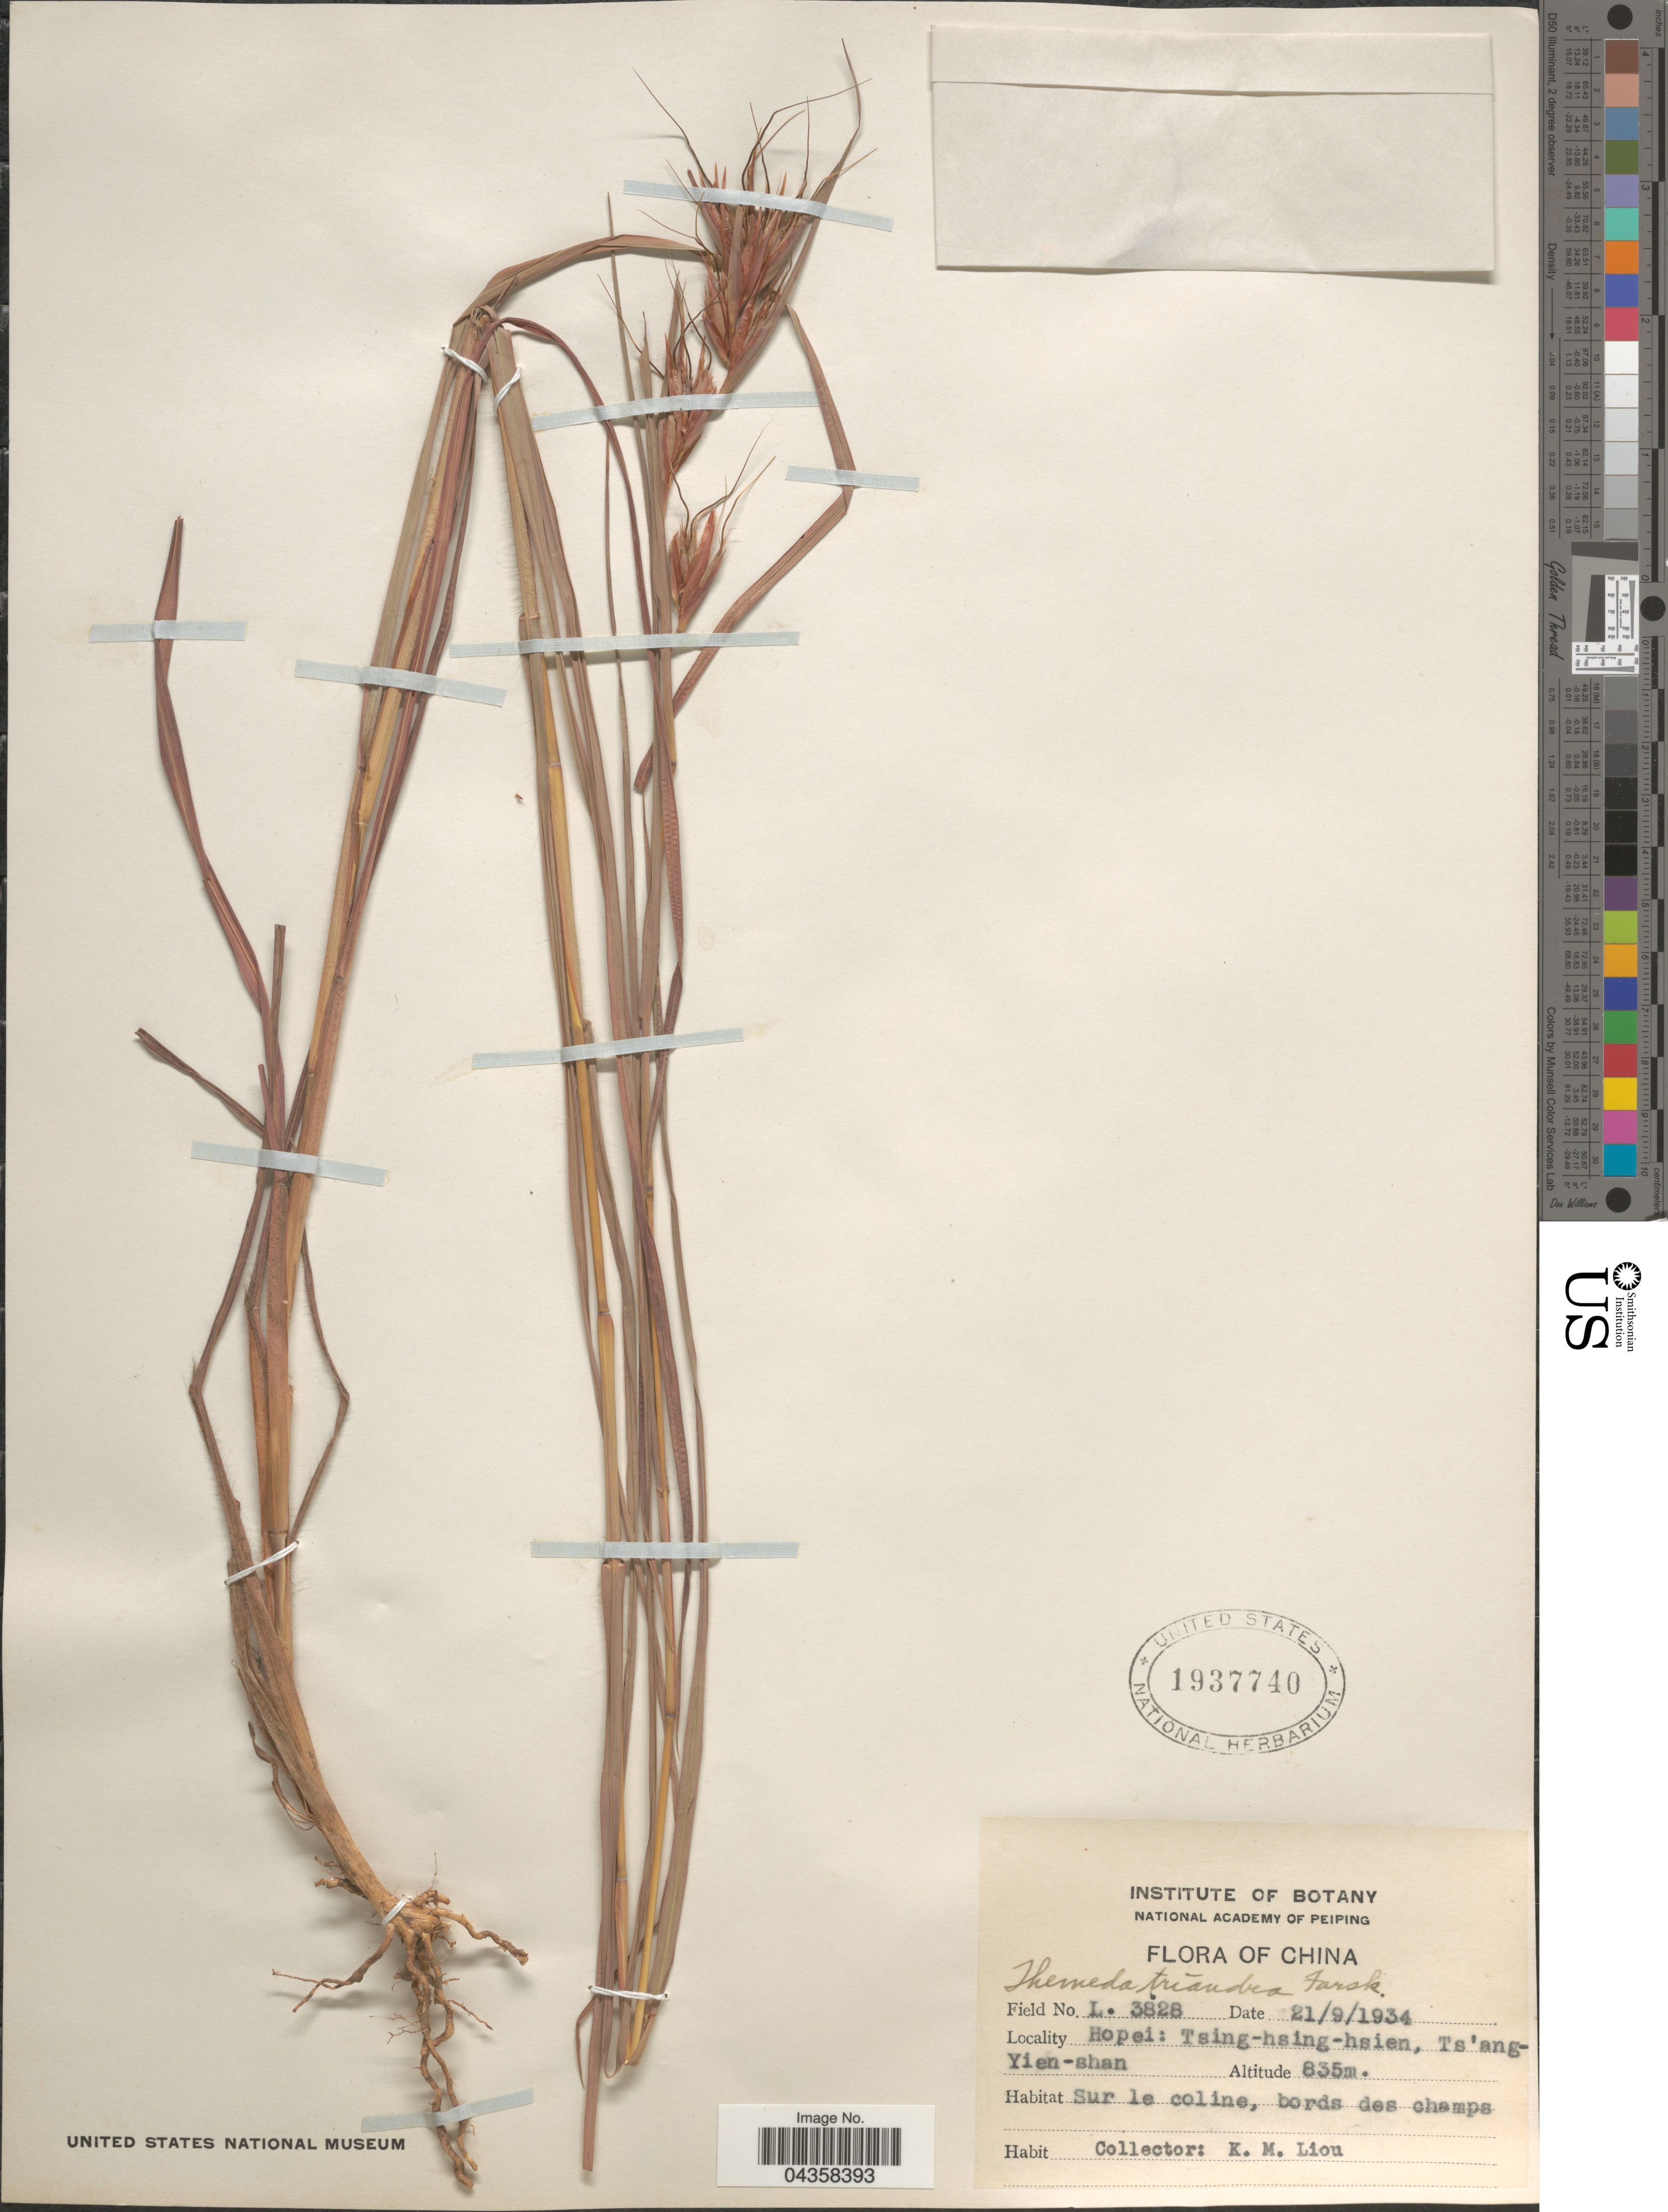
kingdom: Plantae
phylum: Tracheophyta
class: Liliopsida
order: Poales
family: Poaceae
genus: Themeda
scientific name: Themeda triandra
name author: Forssk.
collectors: K. M. Liou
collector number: L.3828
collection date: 1934-09-21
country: China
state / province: Hebei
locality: Hopei: Tsing-hsing-hsien, Ts'ang-Yien-shan.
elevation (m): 835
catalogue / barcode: US 1937740